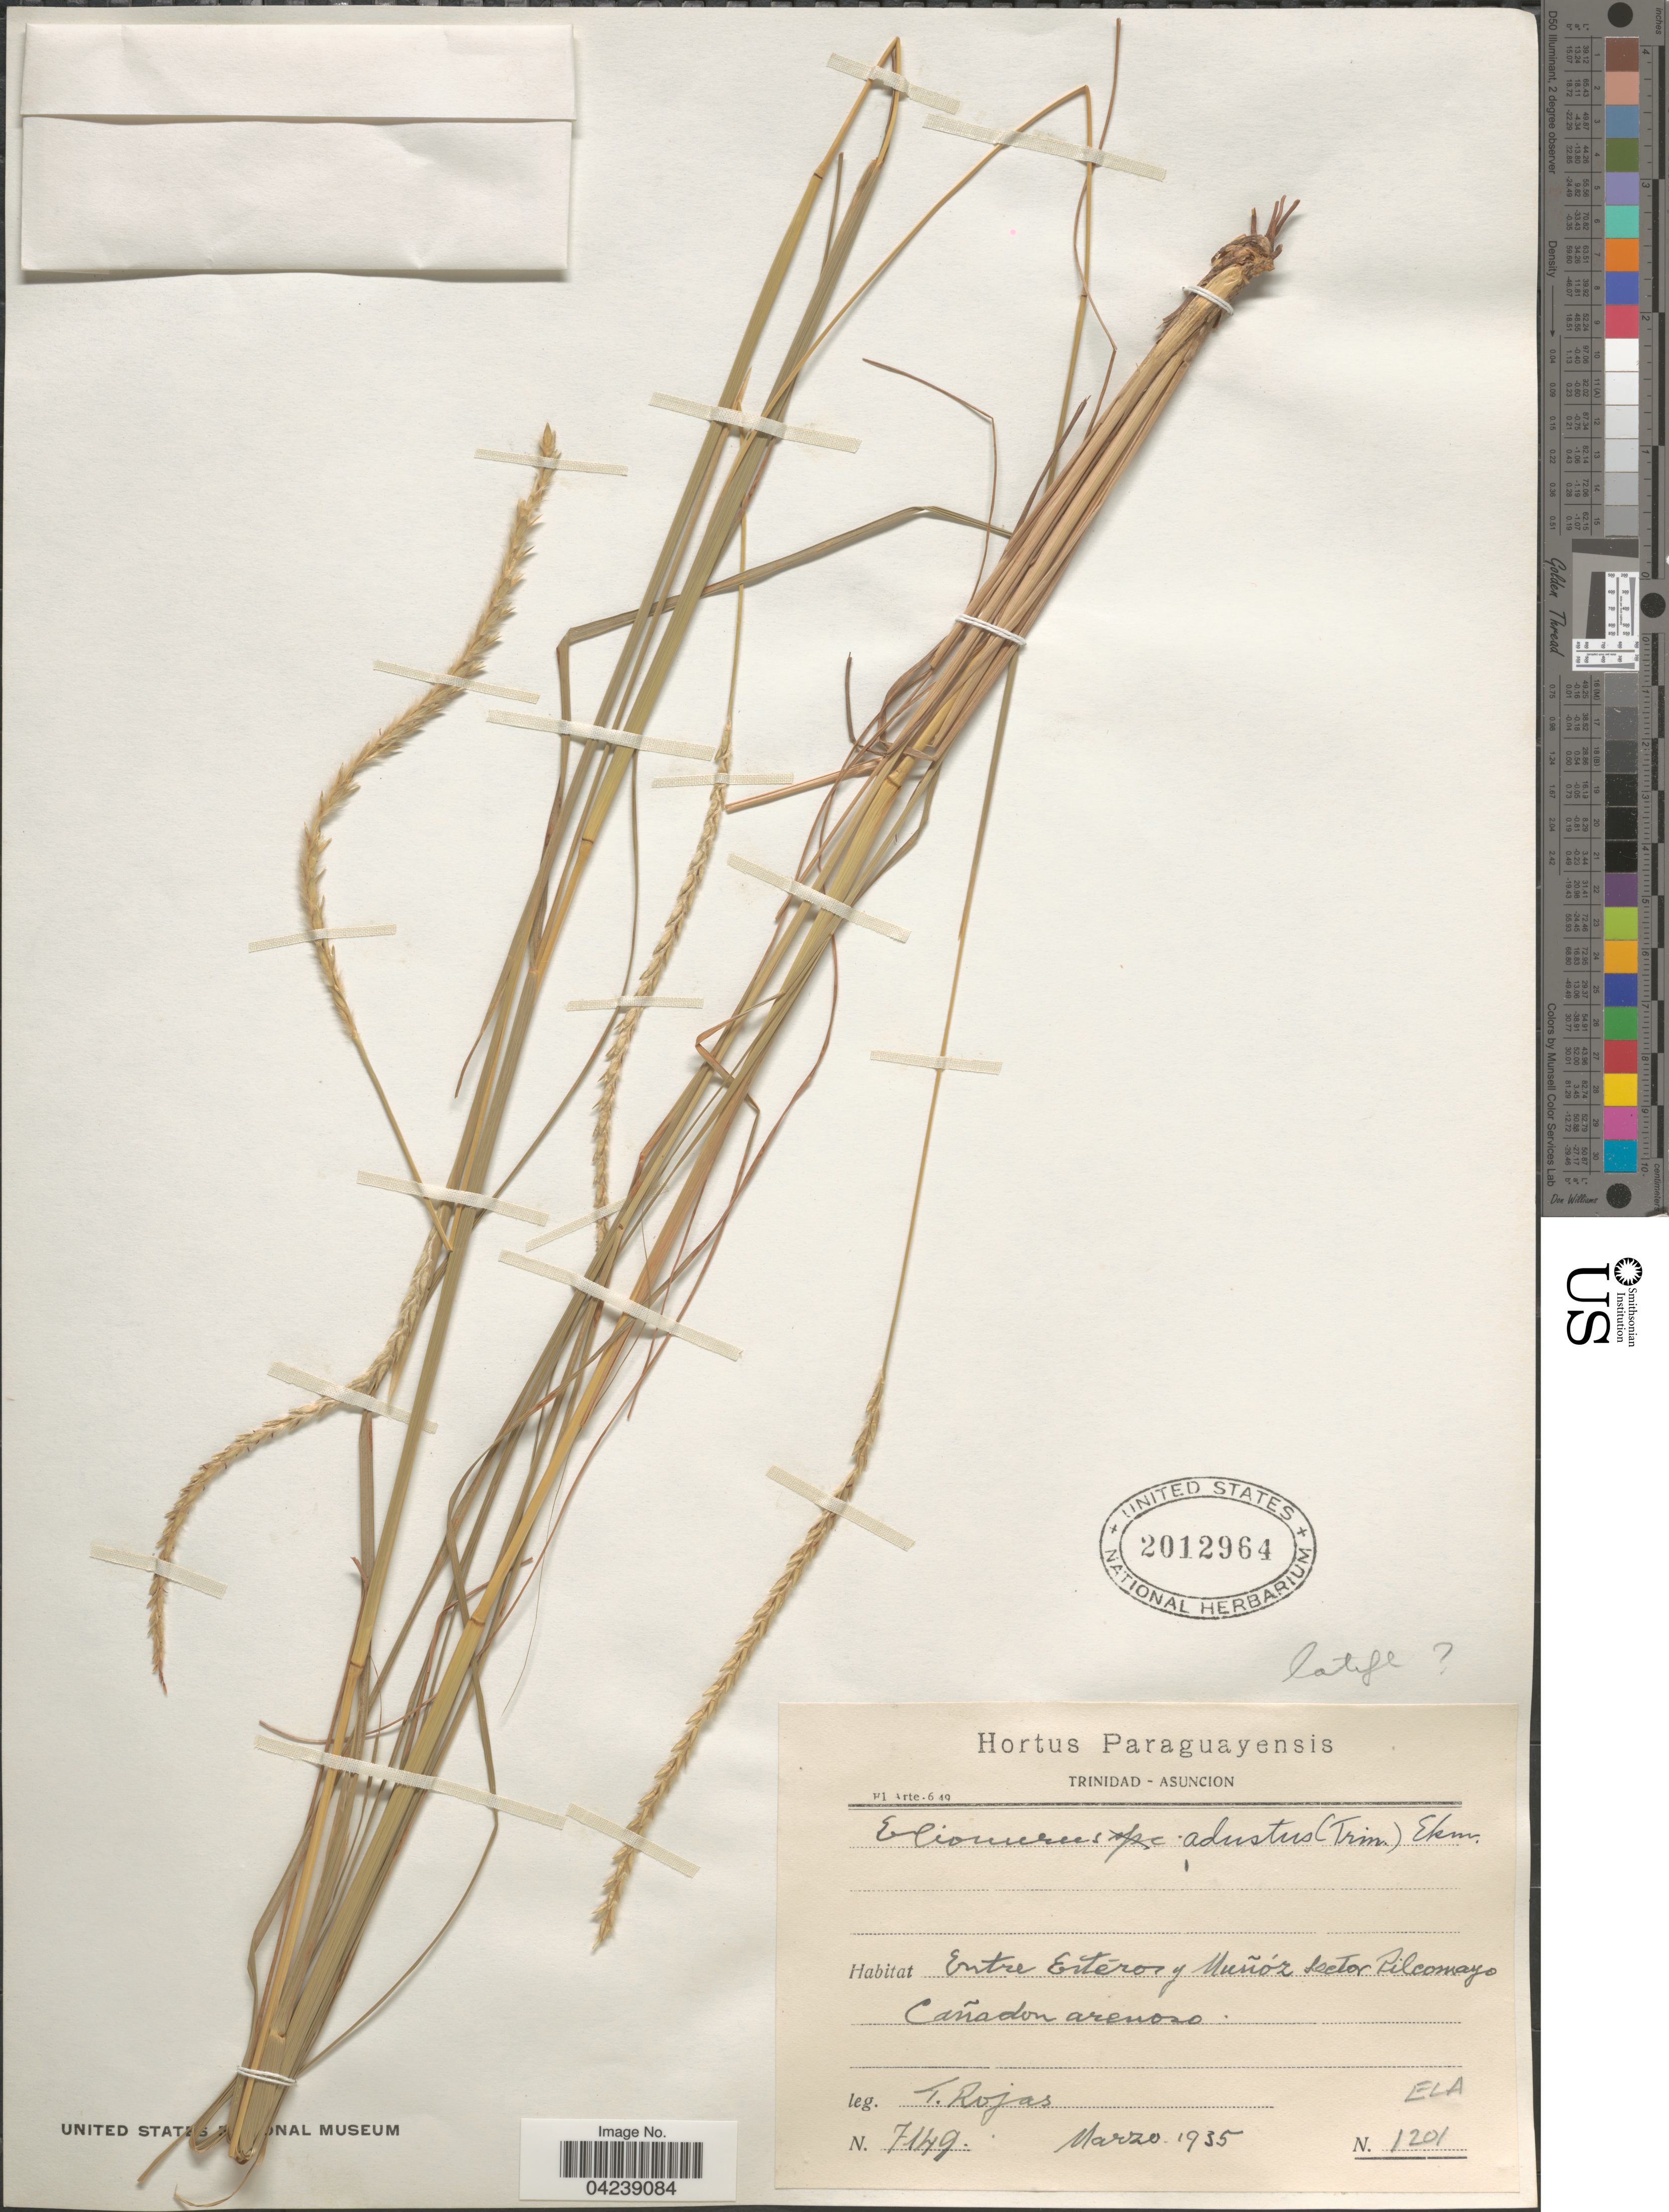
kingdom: Plantae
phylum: Tracheophyta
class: Liliopsida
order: Poales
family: Poaceae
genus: Elionurus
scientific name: Elionurus muticus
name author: (Spreng.) Kuntze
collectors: T. Rojas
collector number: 7149/1201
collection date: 1935-03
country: Paraguay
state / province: Asuncion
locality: Entre Estéros y Muñoz sector Pilcomayo. Cañadon arenoso.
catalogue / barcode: US 2012964